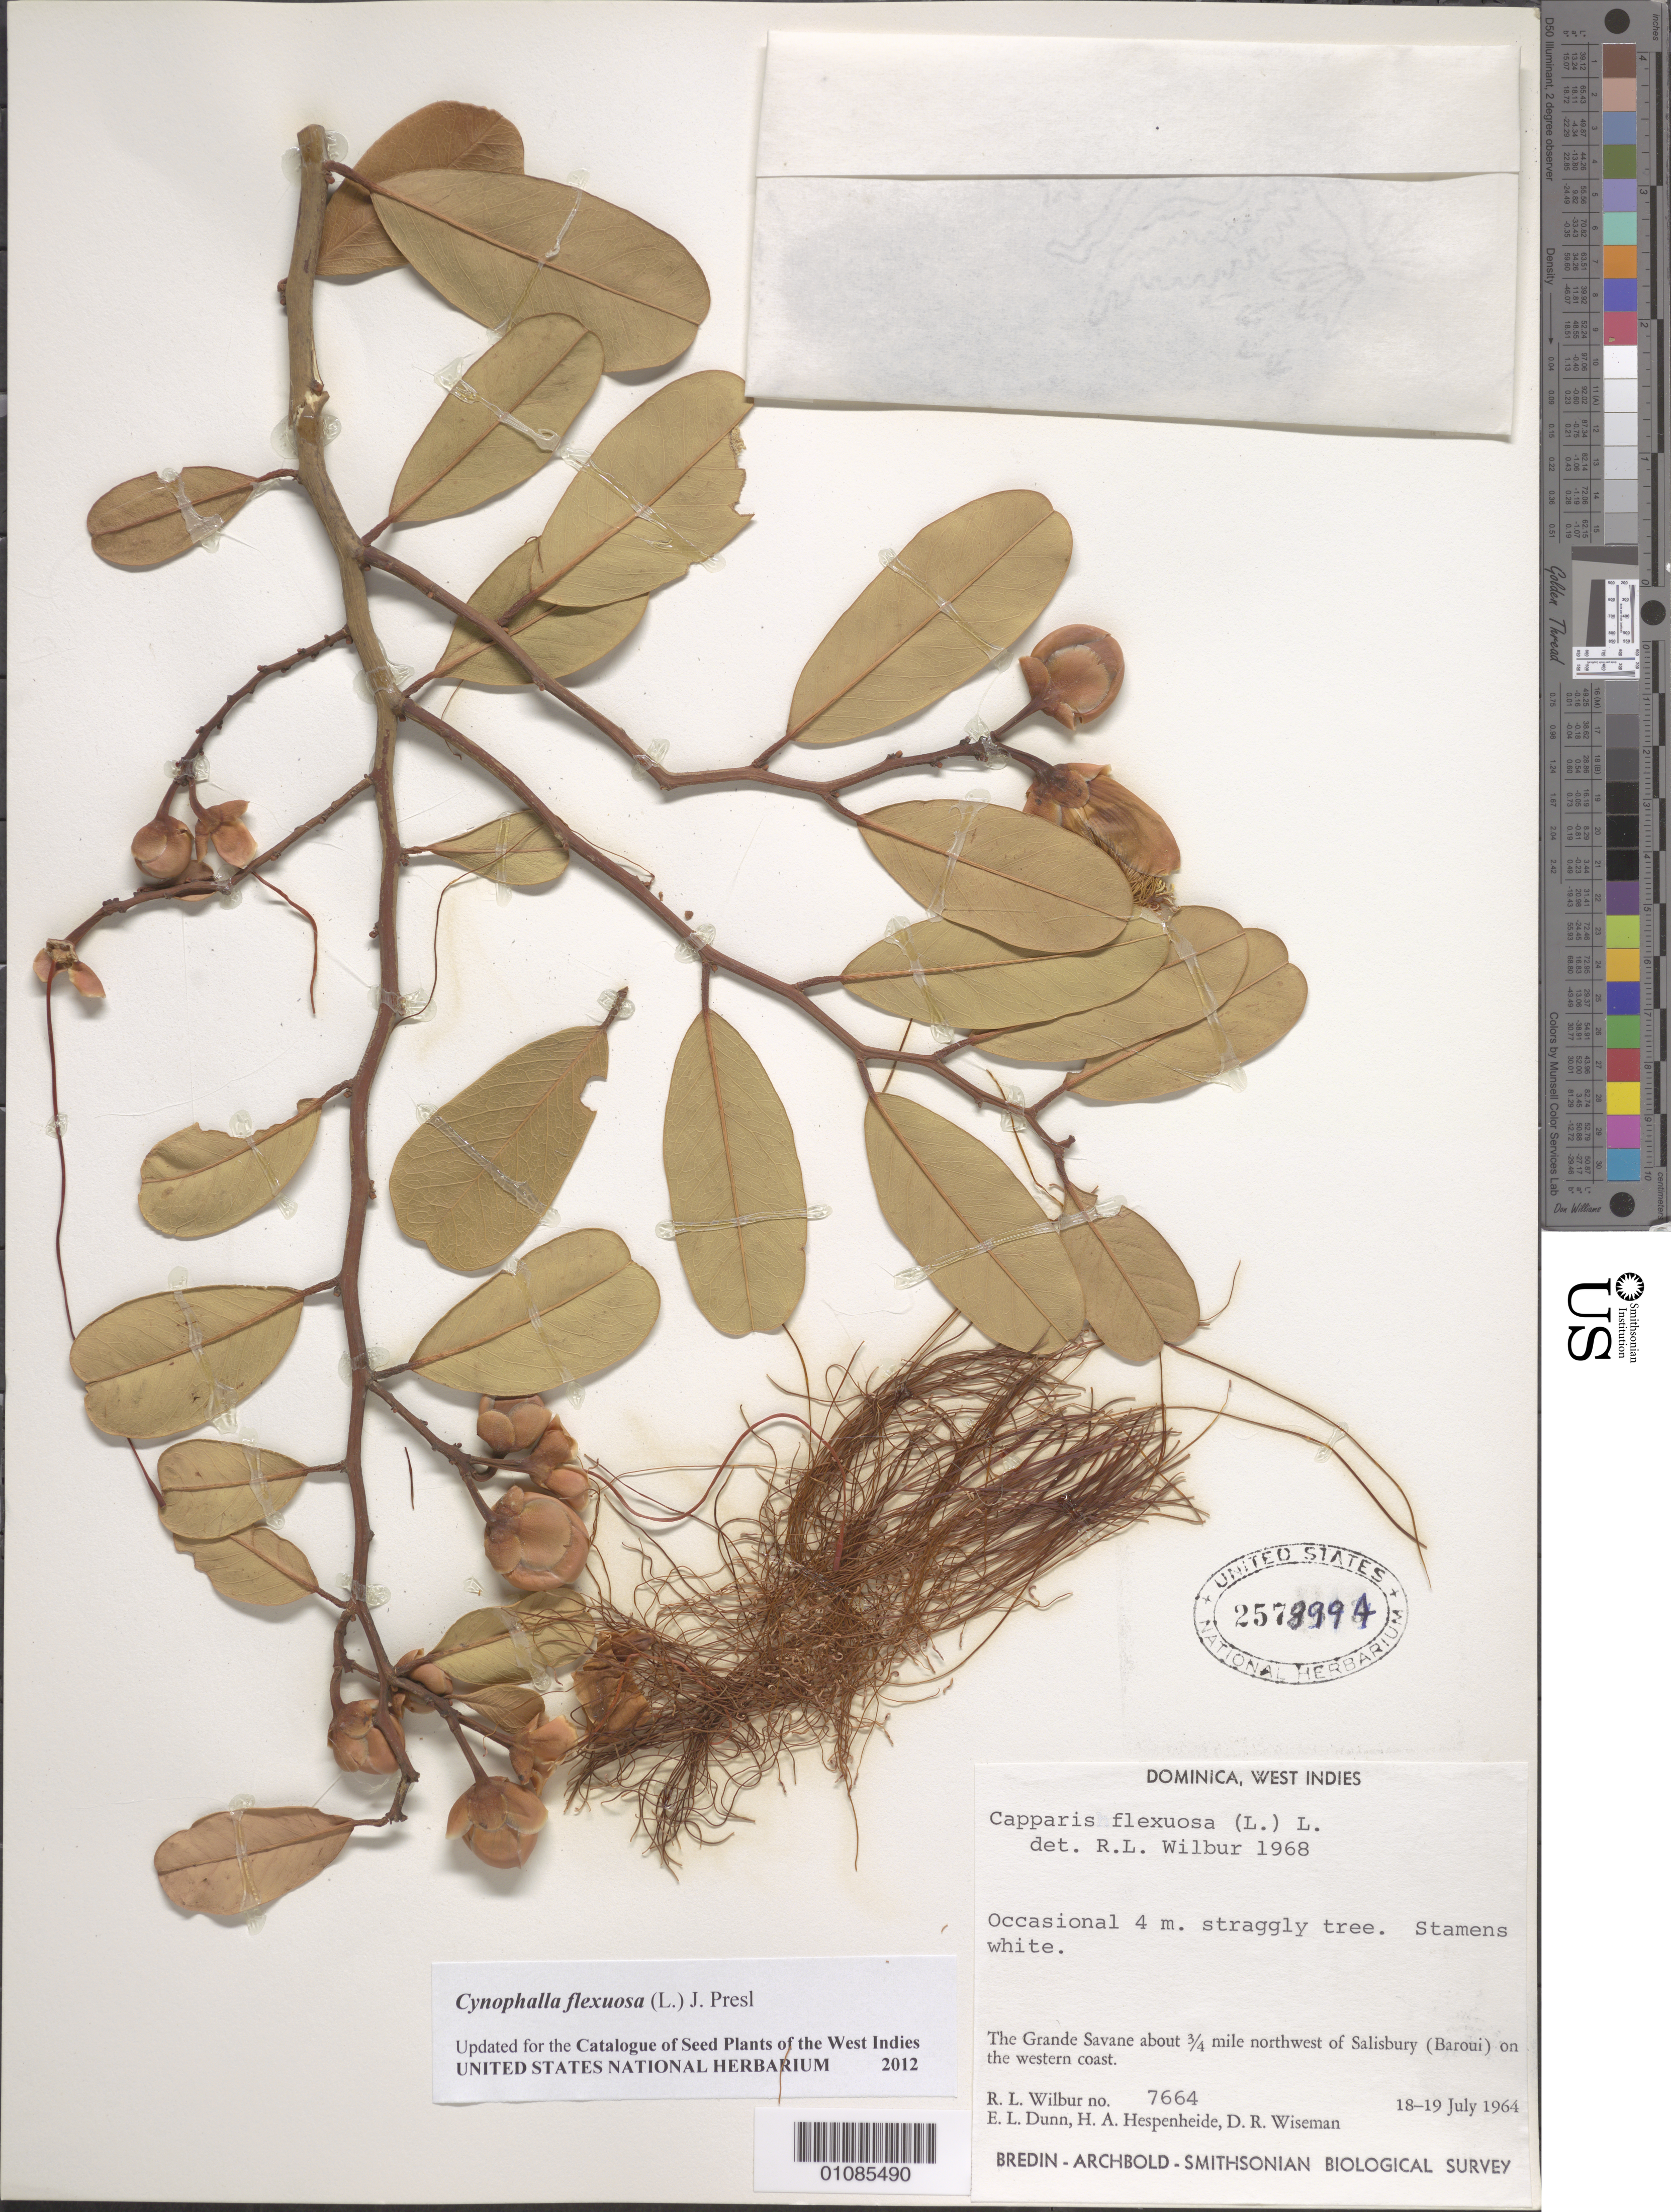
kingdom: Plantae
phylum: Tracheophyta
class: Magnoliopsida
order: Brassicales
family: Capparaceae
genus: Cynophalla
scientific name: Cynophalla flexuosa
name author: (L.) J. Presl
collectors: R. L. Wilbur, E. Dunn, H. A. Hespenheide & D. R. Wiseman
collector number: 7664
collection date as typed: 18 Jul 1964 to 19 Jul 1964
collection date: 1964-07-18/1964-07-19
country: Dominica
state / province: St. Joseph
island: Dominica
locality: The Grand Savane about 3/4 mi NW of Salisbury (Baroui) on the W coast.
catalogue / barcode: US 2578994